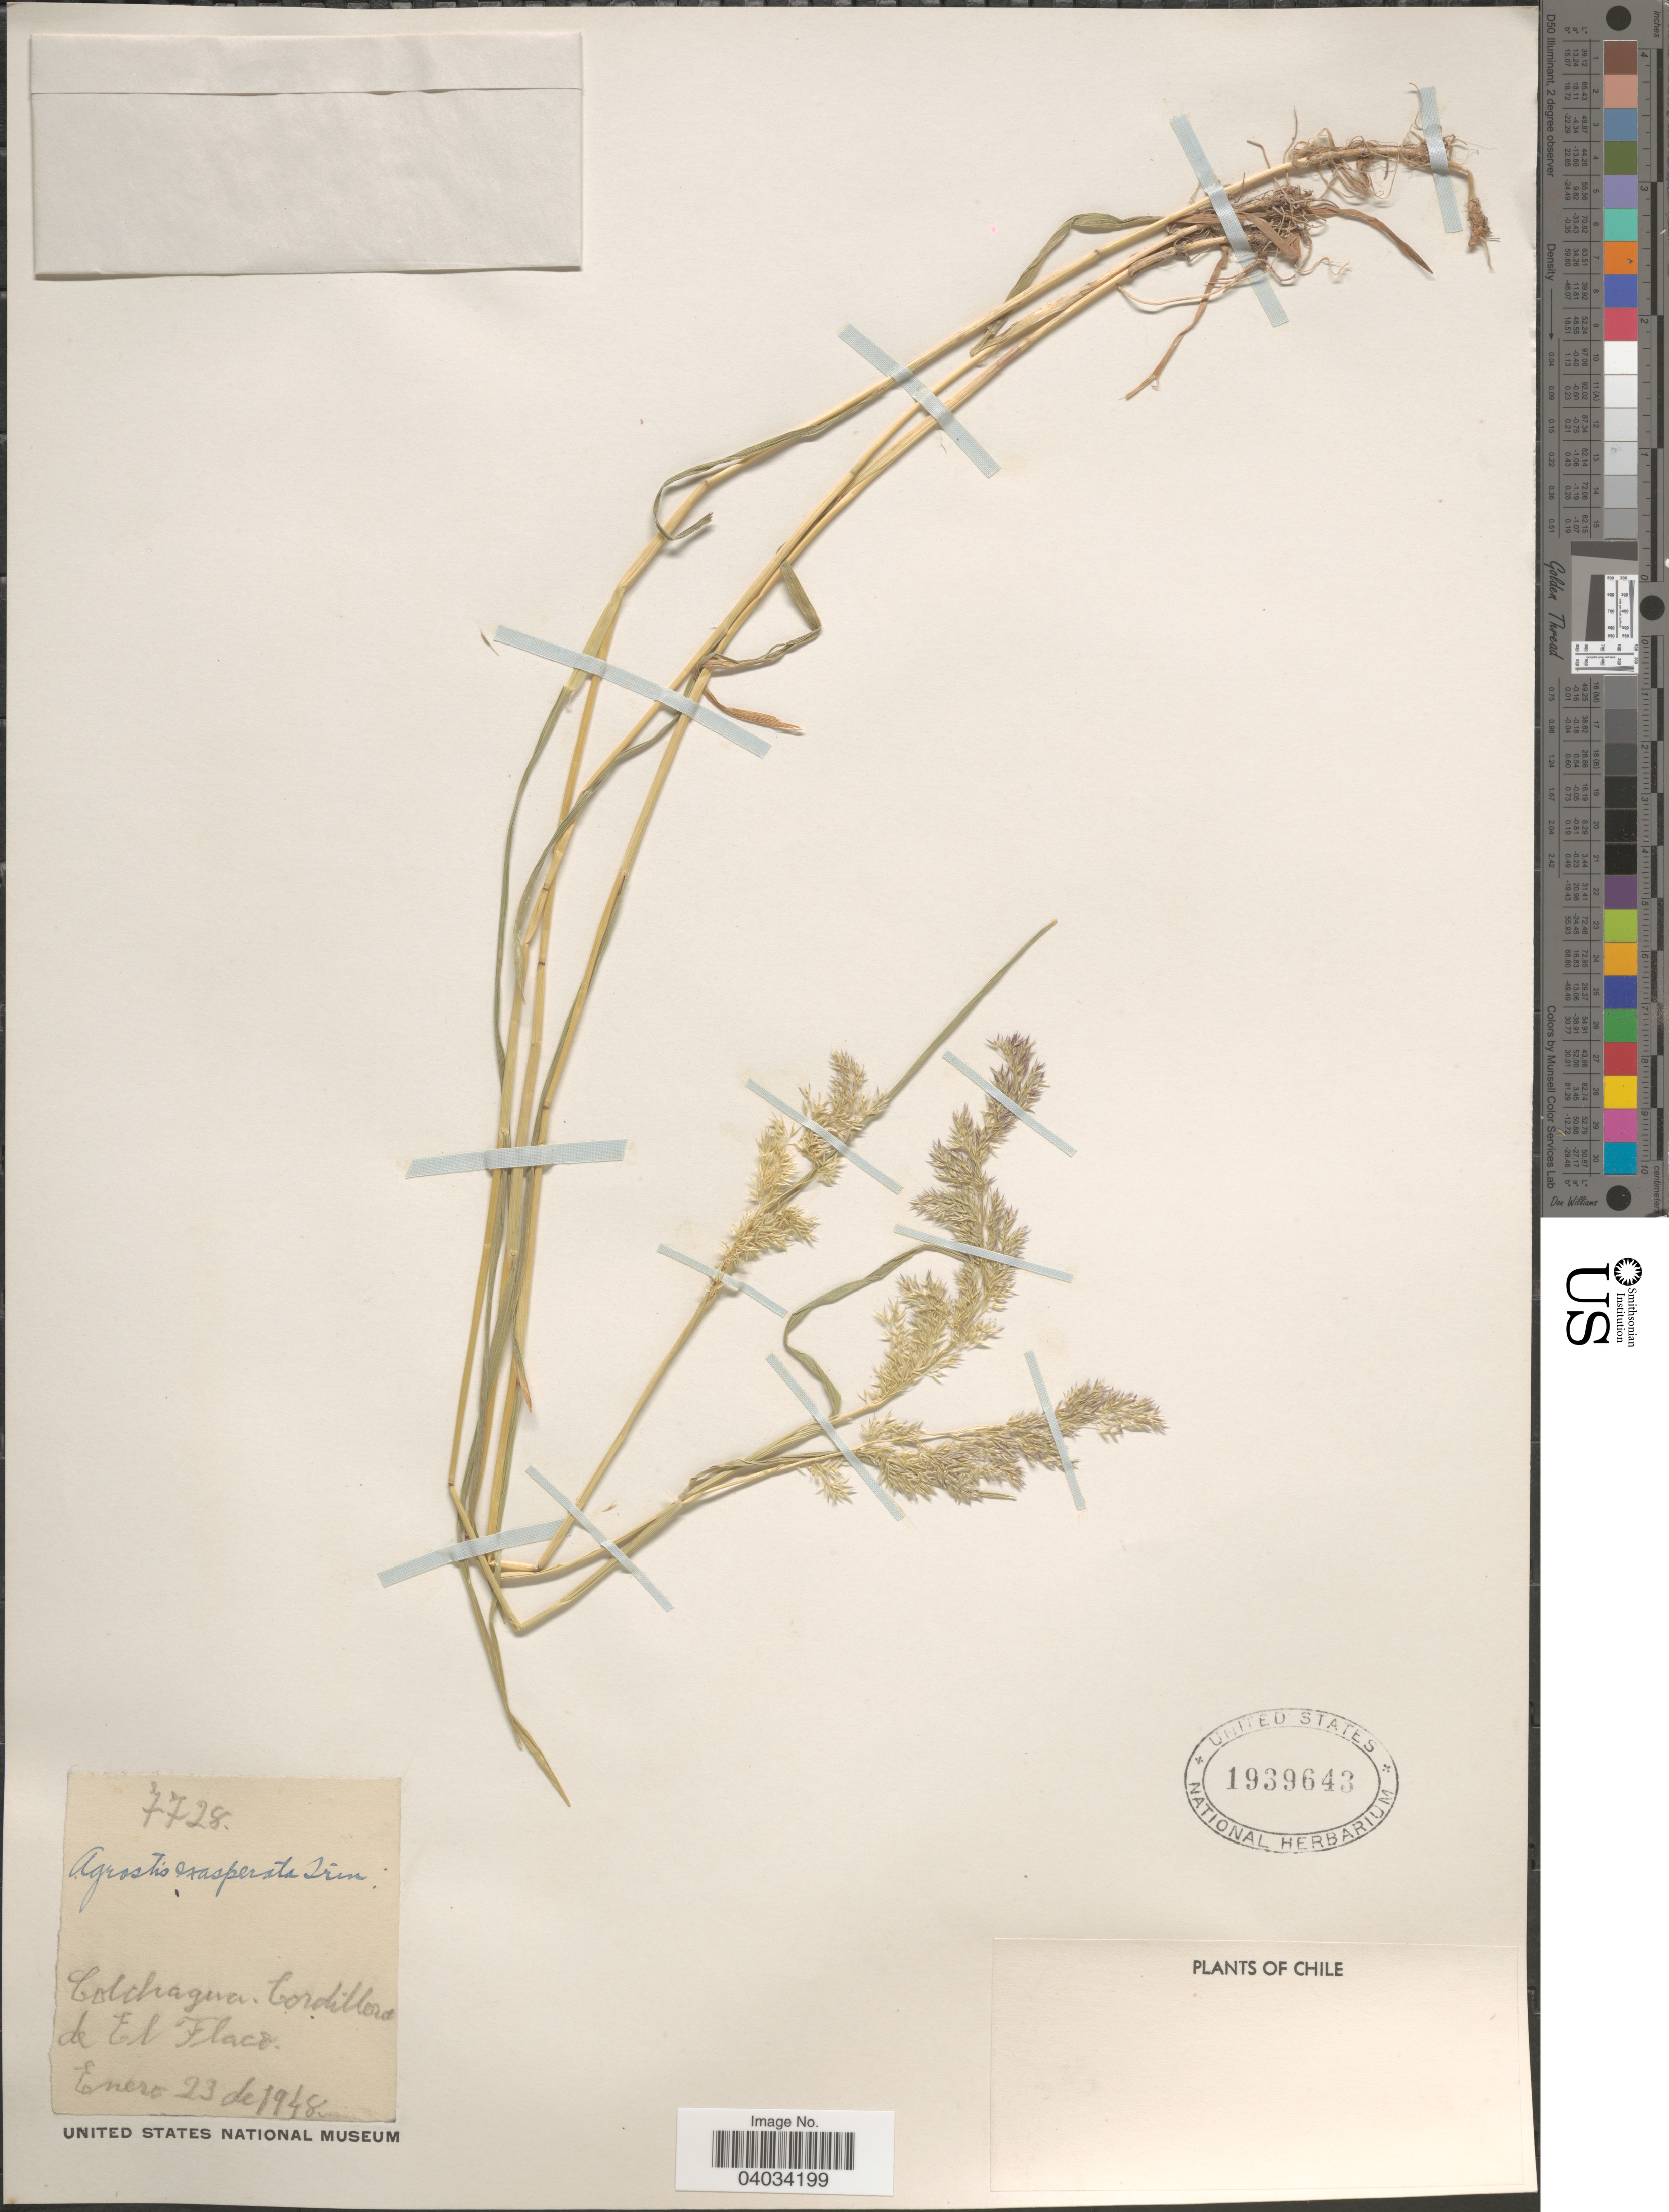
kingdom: Plantae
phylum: Tracheophyta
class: Liliopsida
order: Poales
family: Poaceae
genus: Polypogon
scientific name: Polypogon exasperatus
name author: (Trin.) Renvoize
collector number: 7728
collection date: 1948-01-23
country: Chile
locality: Colchagua. Cordillera de El Flaco.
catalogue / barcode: US 1939643